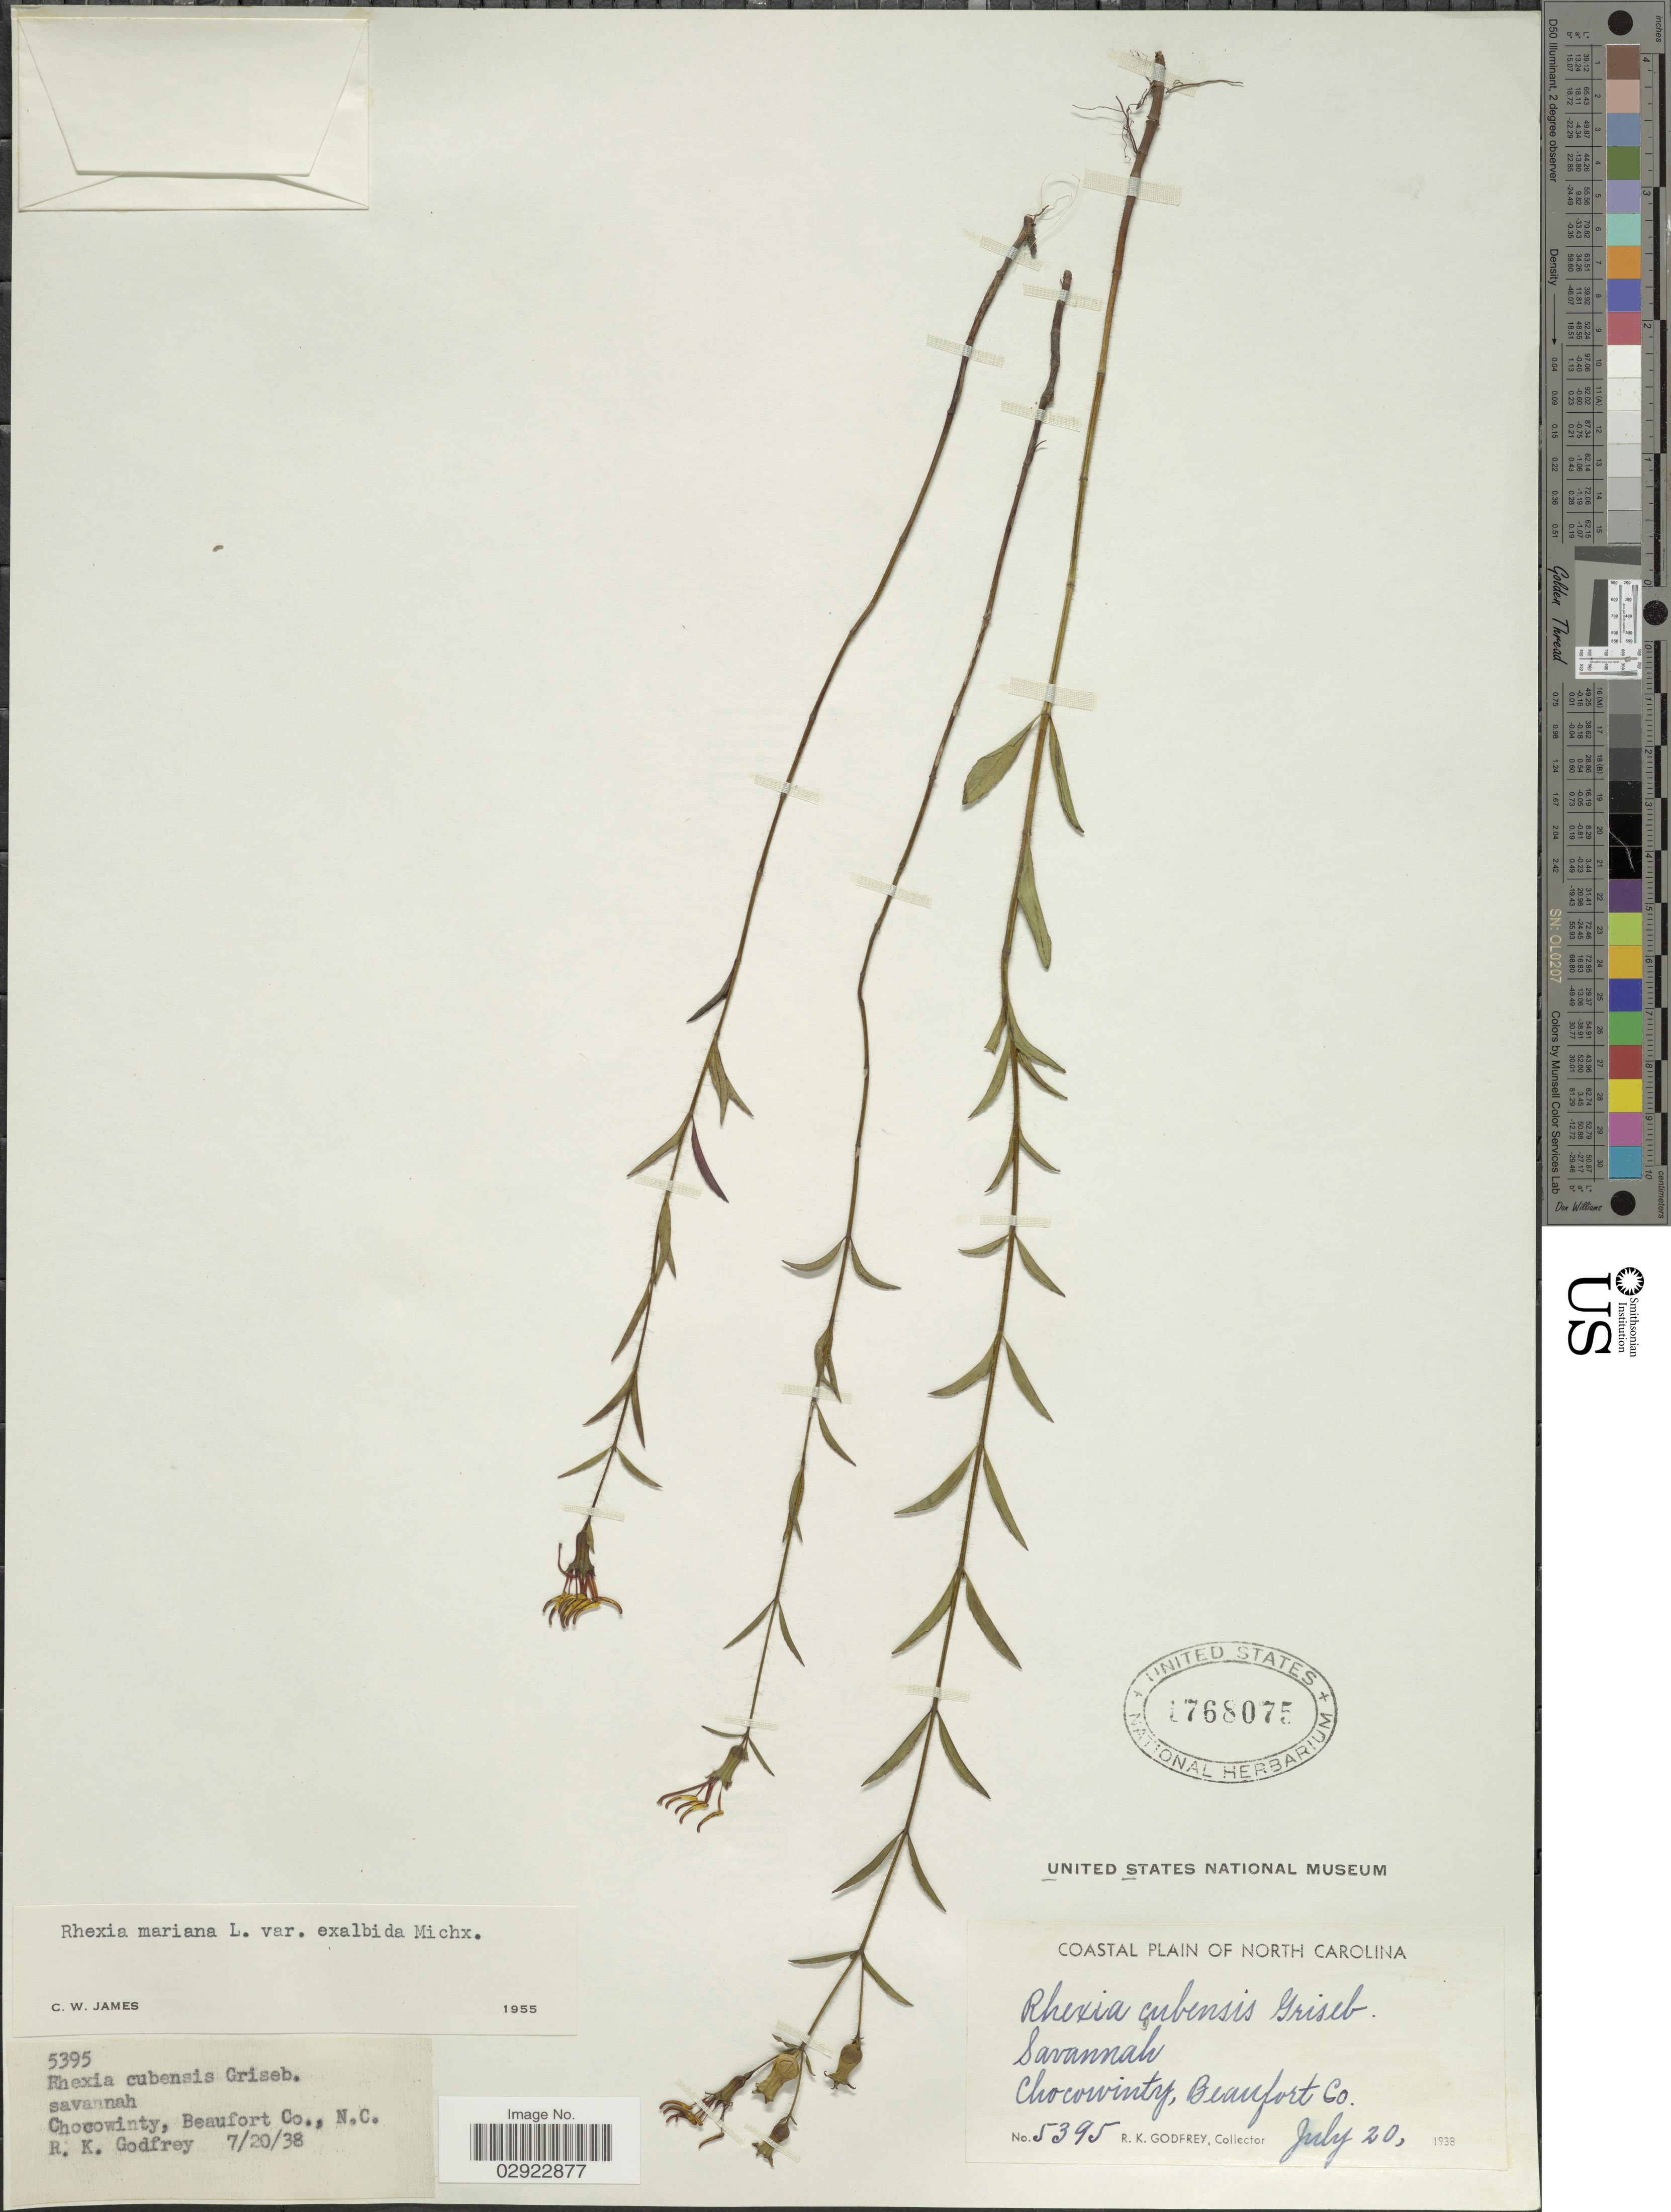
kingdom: Plantae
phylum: Tracheophyta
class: Magnoliopsida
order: Myrtales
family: Melastomataceae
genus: Rhexia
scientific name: Rhexia mariana var. exalbida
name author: Michx.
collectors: R. K. Godfrey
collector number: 5395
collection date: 1938-07-20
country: United States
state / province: North Carolina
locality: Coastal Plain of North Carolina. Chocowinty, Beaufort Co.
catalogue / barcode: US 1768075